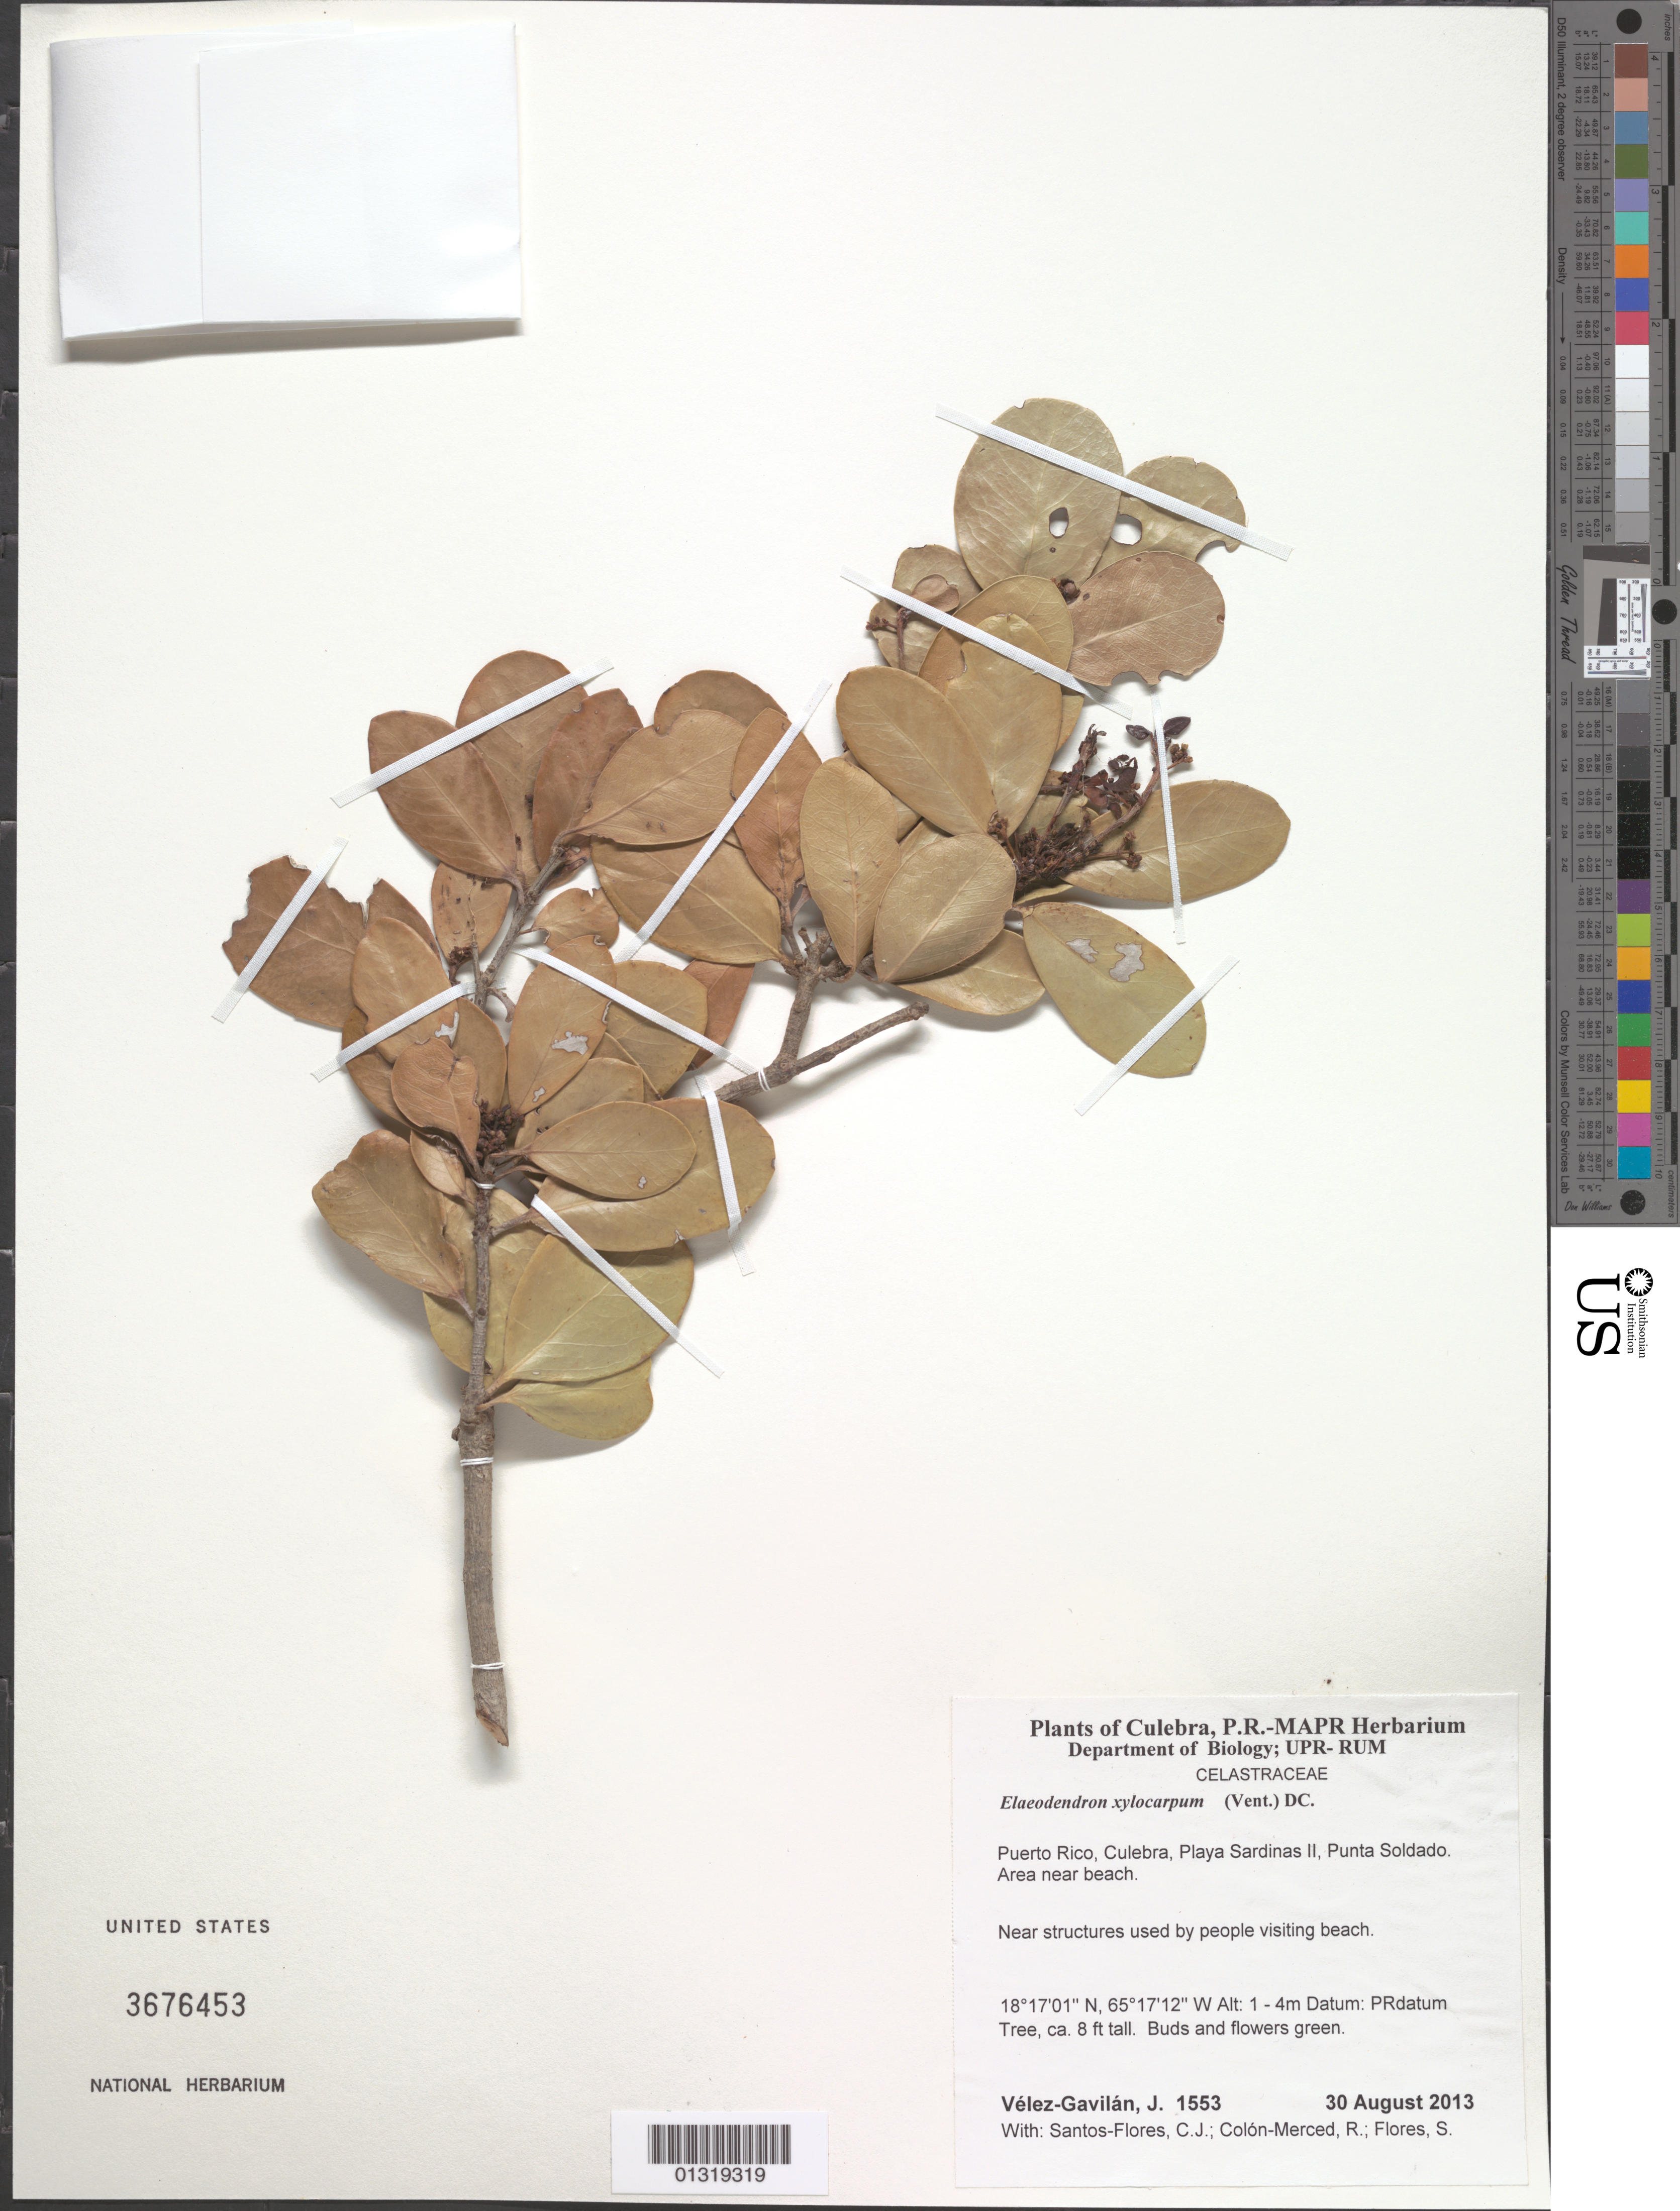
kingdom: Plantae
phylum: Tracheophyta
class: Magnoliopsida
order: Celastrales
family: Celastraceae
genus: Elaeodendron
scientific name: Elaeodendron xylocarpum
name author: (Vent.) DC.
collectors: J. Vélez-Gavilán, C. Santos-Flores, R. Colôn-Merced & M. Flores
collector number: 1553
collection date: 2013-08-30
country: Puerto Rico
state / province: Culebra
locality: Playa Sardinas II, Punta Soldado. Area near beach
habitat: Area near beach. Near structurs used by people visiting beach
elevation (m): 1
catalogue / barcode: US 3676453